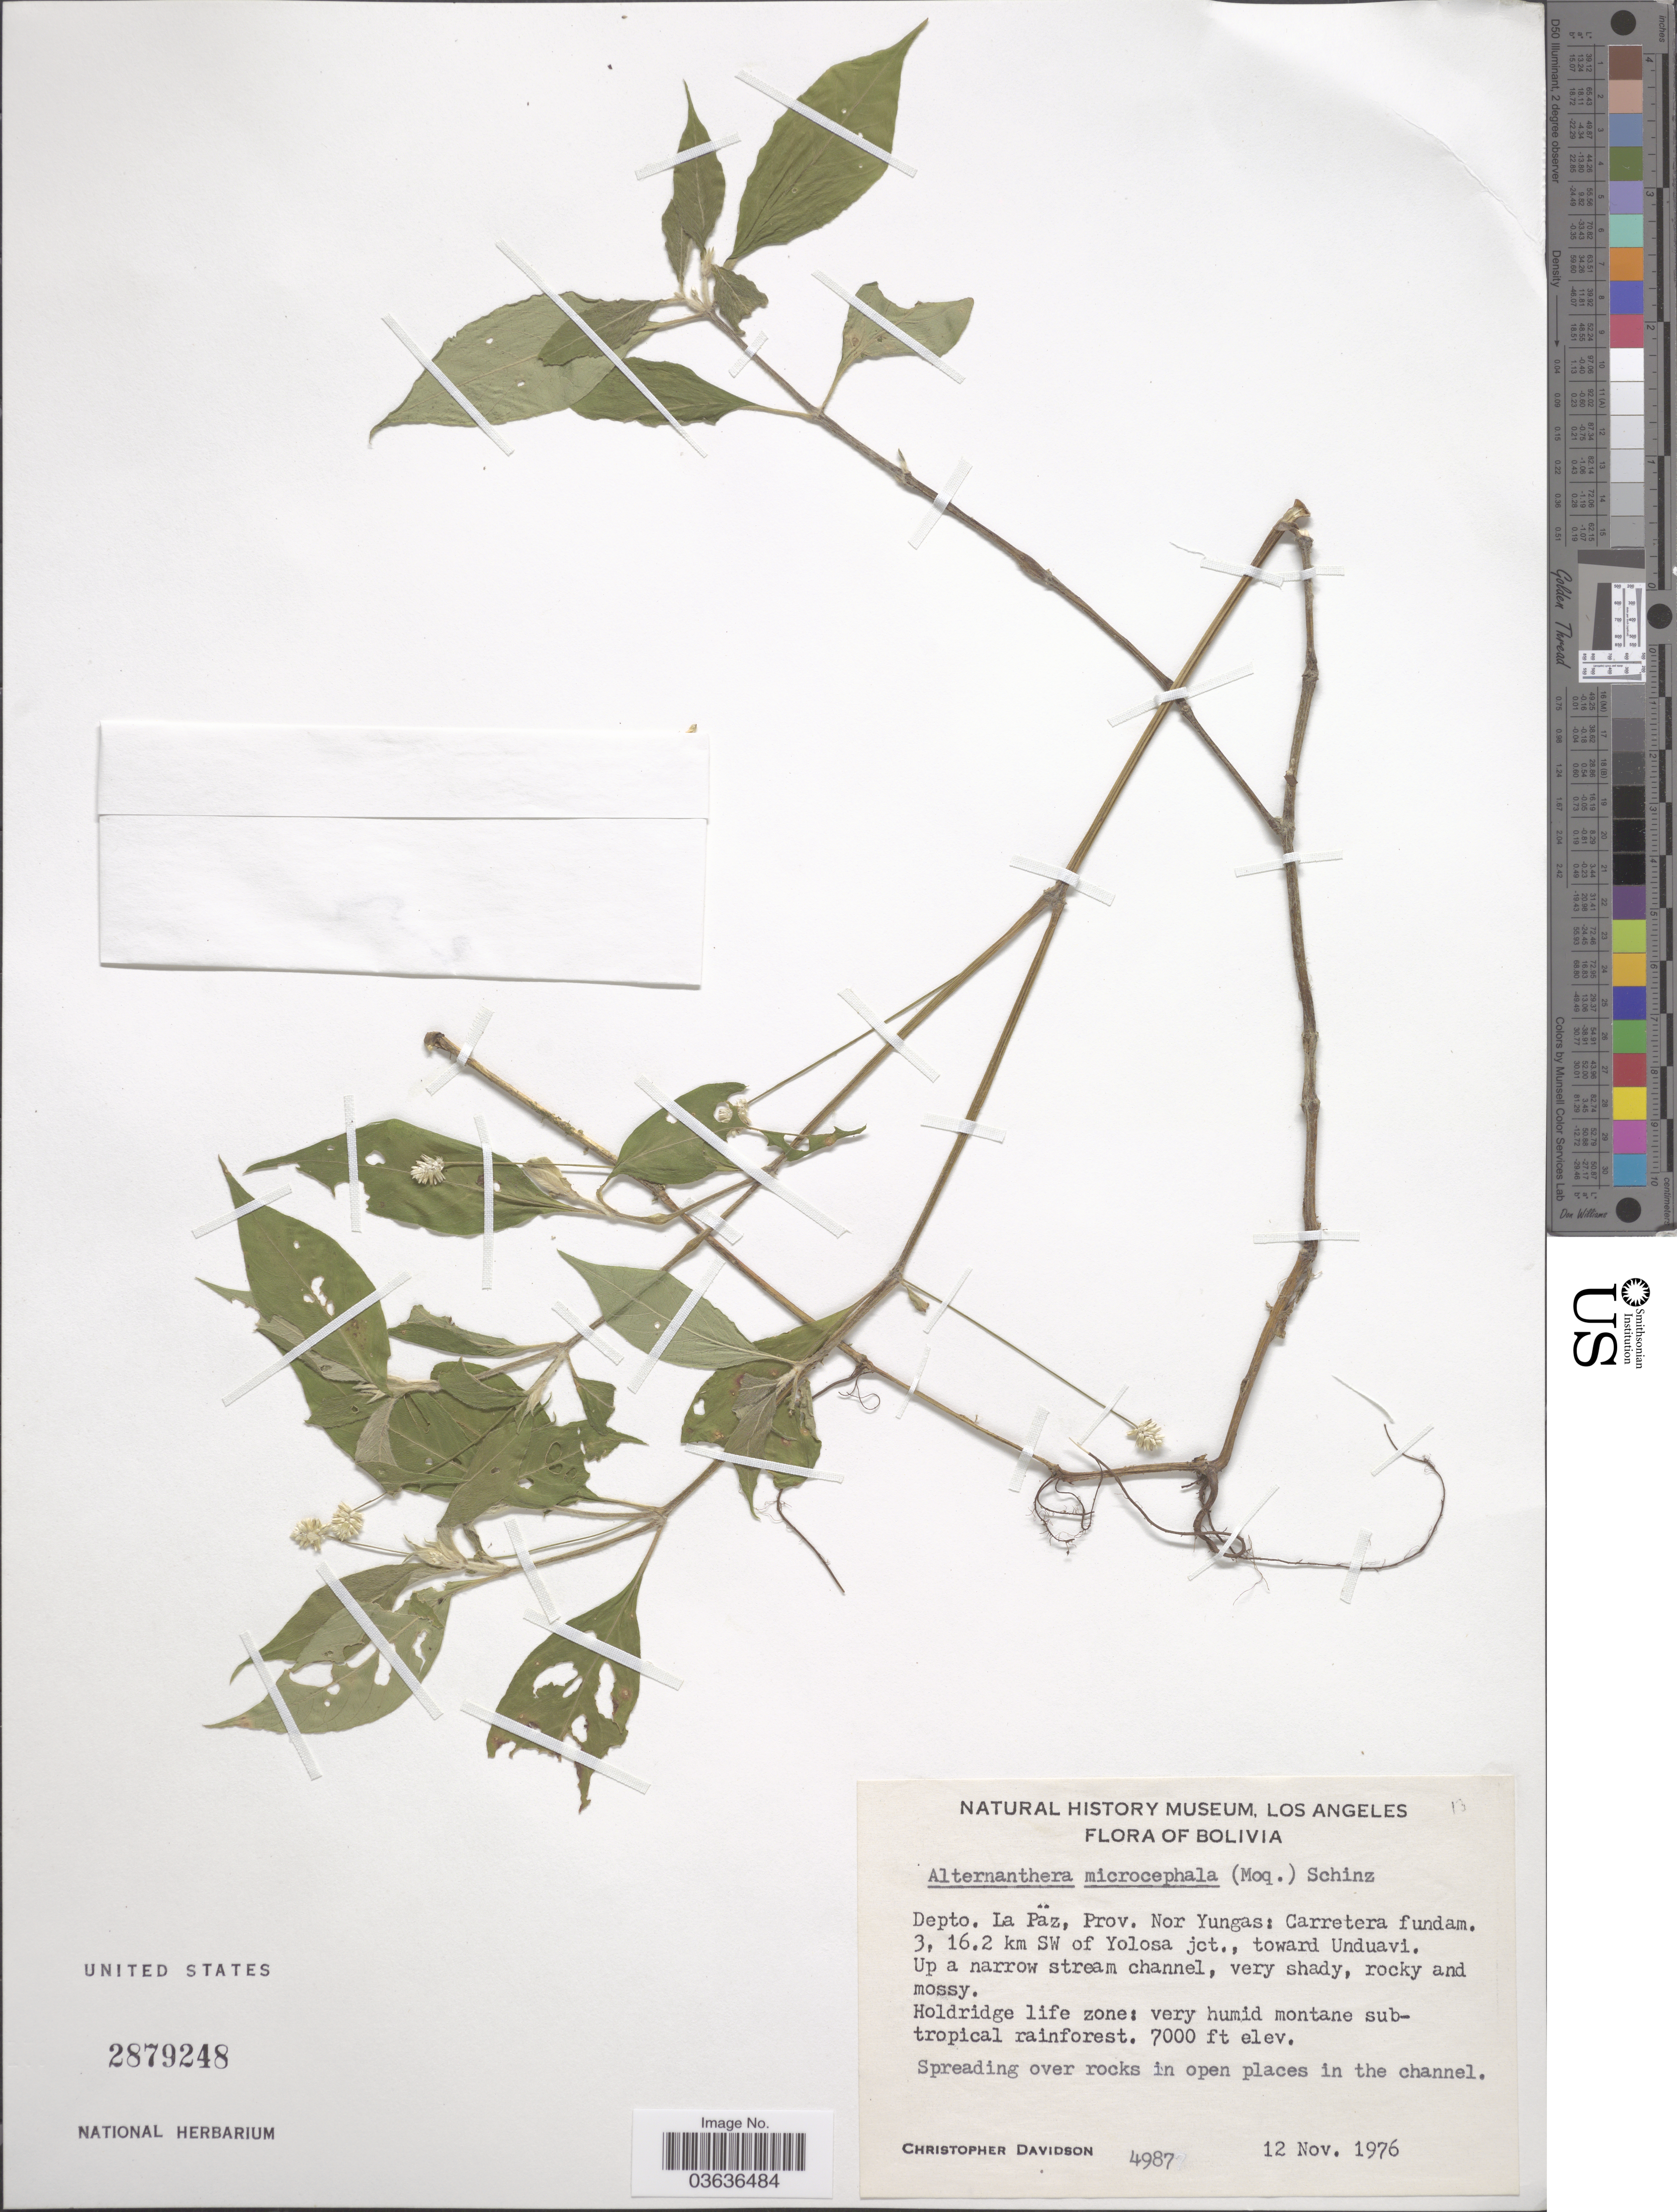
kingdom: Plantae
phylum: Tracheophyta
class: Magnoliopsida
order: Caryophyllales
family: Amaranthaceae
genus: Alternanthera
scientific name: Alternanthera microcephala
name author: (Moq.) Schinz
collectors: C. Davidson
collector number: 4987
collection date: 1976-11-12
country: Bolivia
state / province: La Paz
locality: Depto. La Paz, Prov. Nor Yungas: Carretera fundam. 3, 16.2 km SW of Yolosa jct., toward Unduavi.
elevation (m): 2134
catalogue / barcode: US 2879248